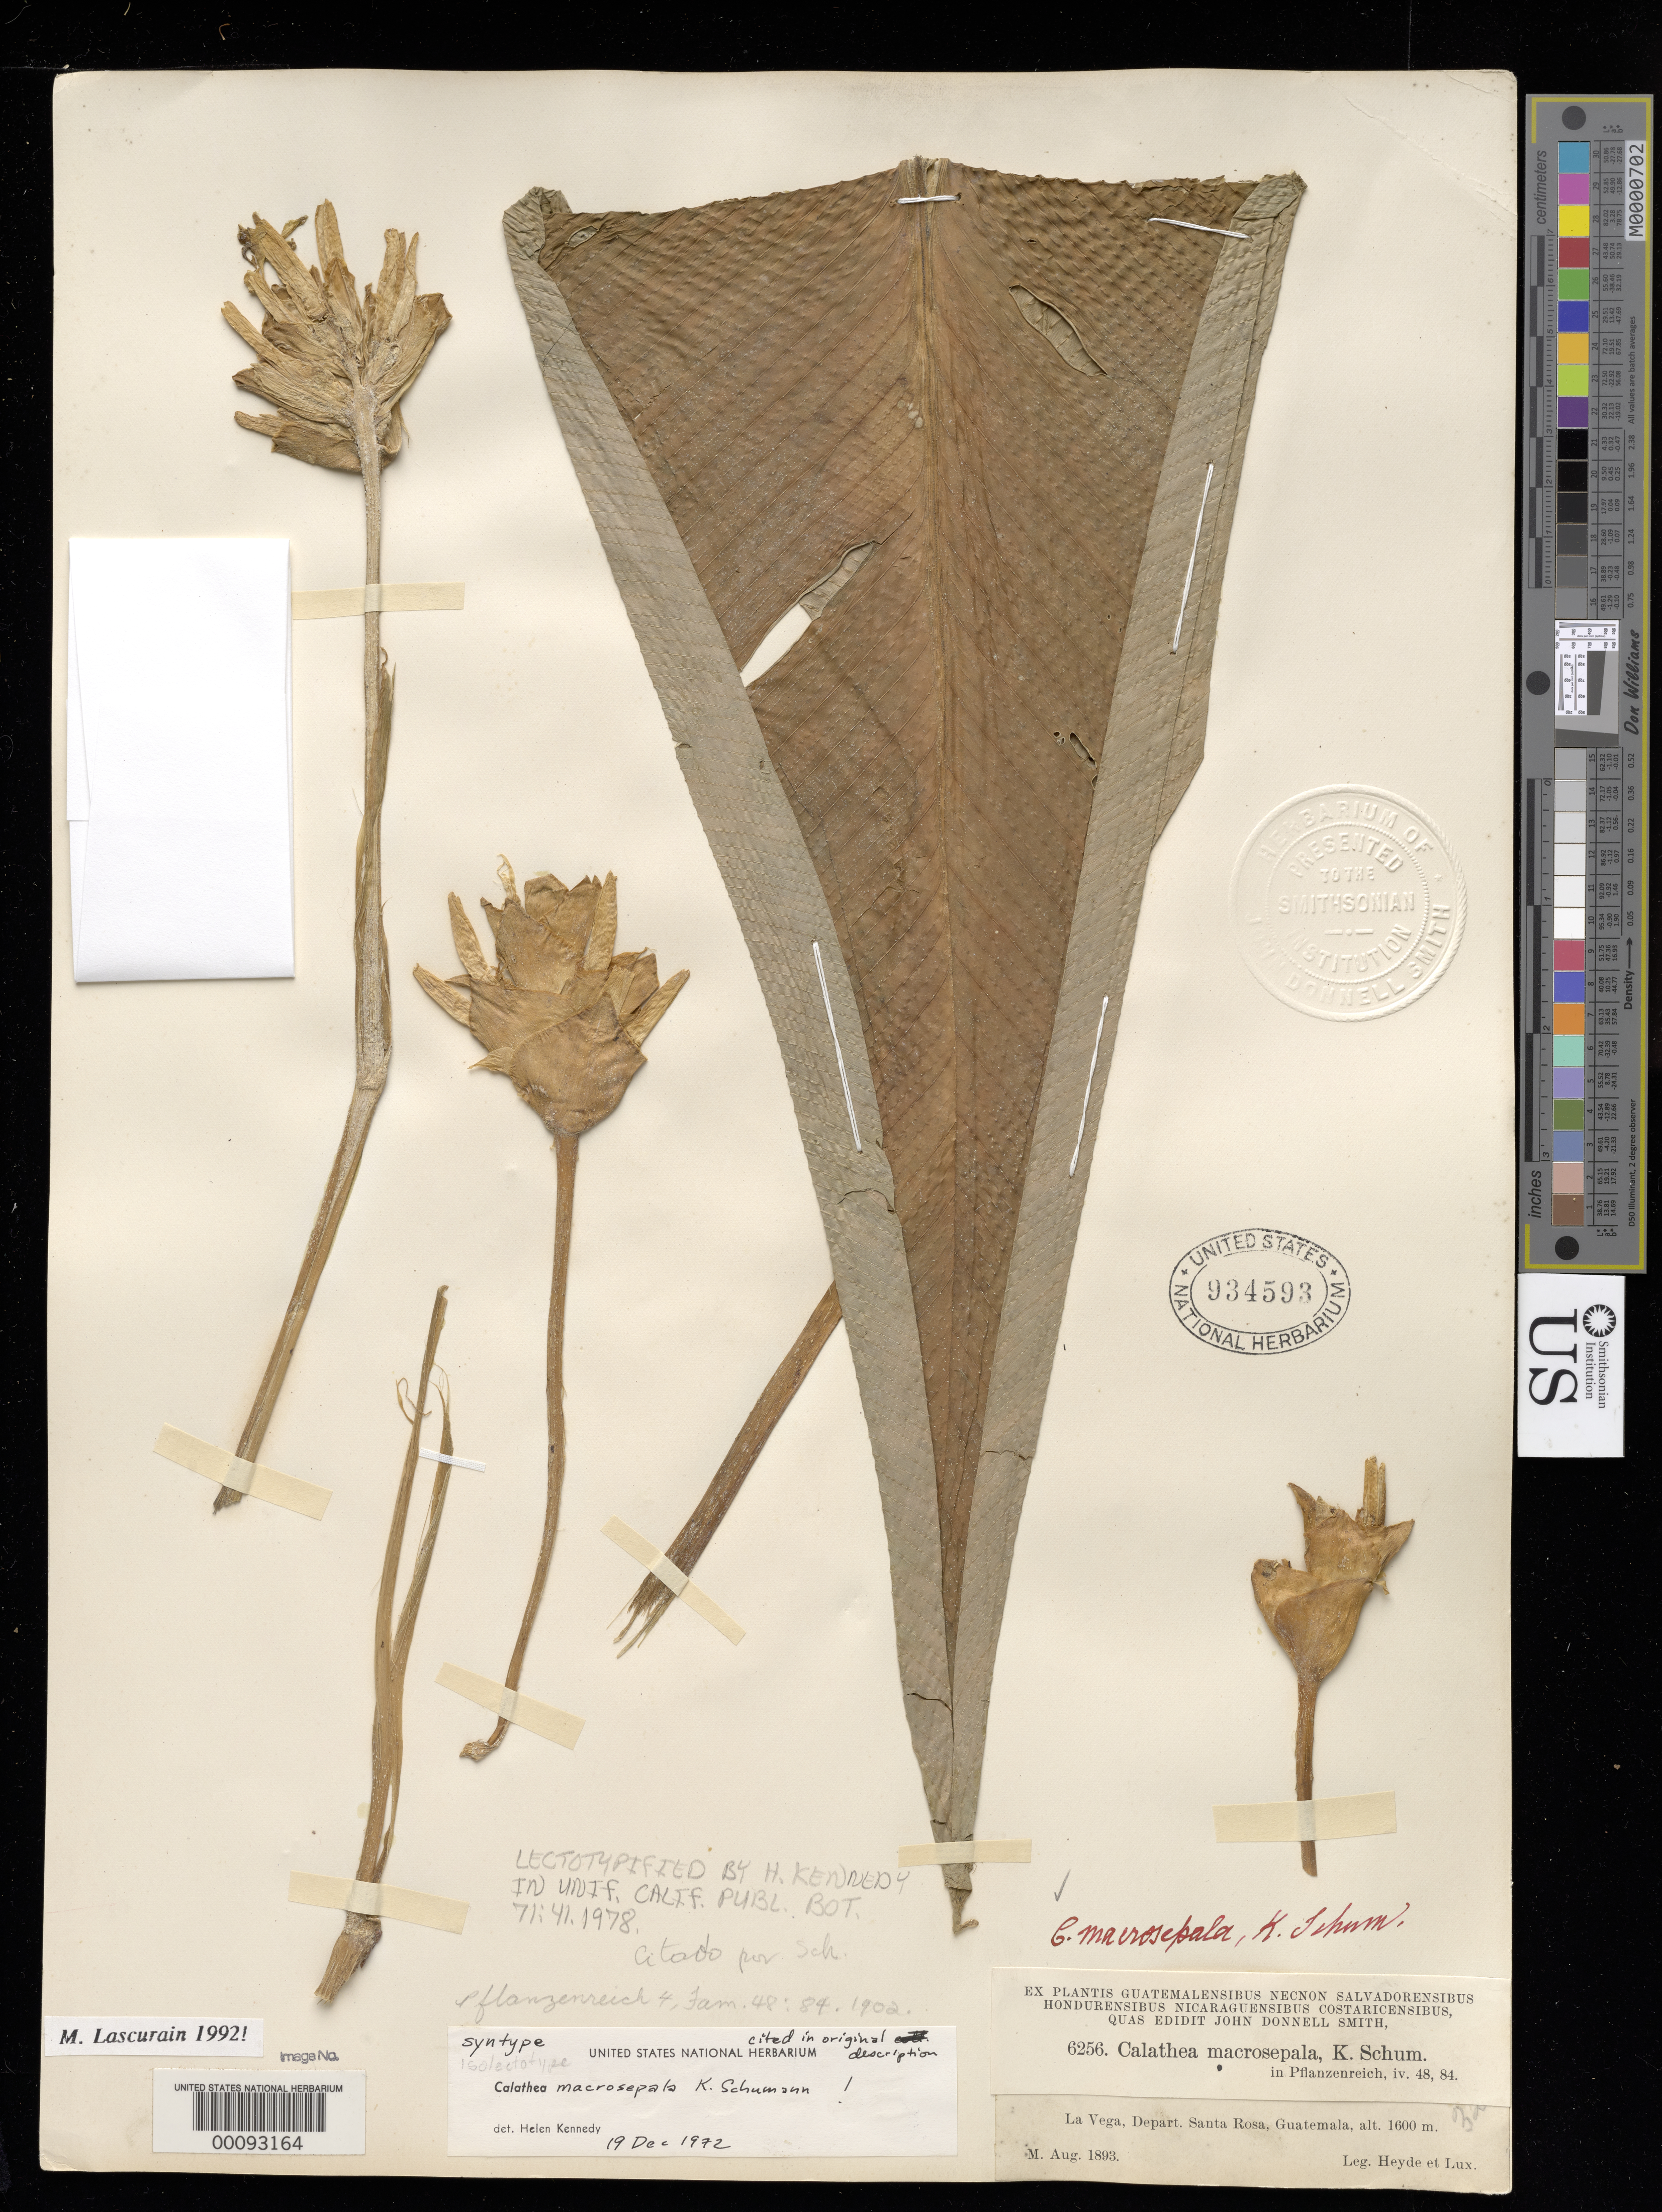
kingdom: Plantae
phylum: Tracheophyta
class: Liliopsida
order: Zingiberales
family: Marantaceae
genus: Calathea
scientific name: Calathea macrosepala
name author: K. Schum.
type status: Isolectotype; Isosyntype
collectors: E. T. Heyde & E. Lux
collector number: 6256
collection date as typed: Aug 1893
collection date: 1893-08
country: Guatemala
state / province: Santa Rosa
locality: La Vega, Depart. Santa Rosa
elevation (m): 1600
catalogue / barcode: US 934593